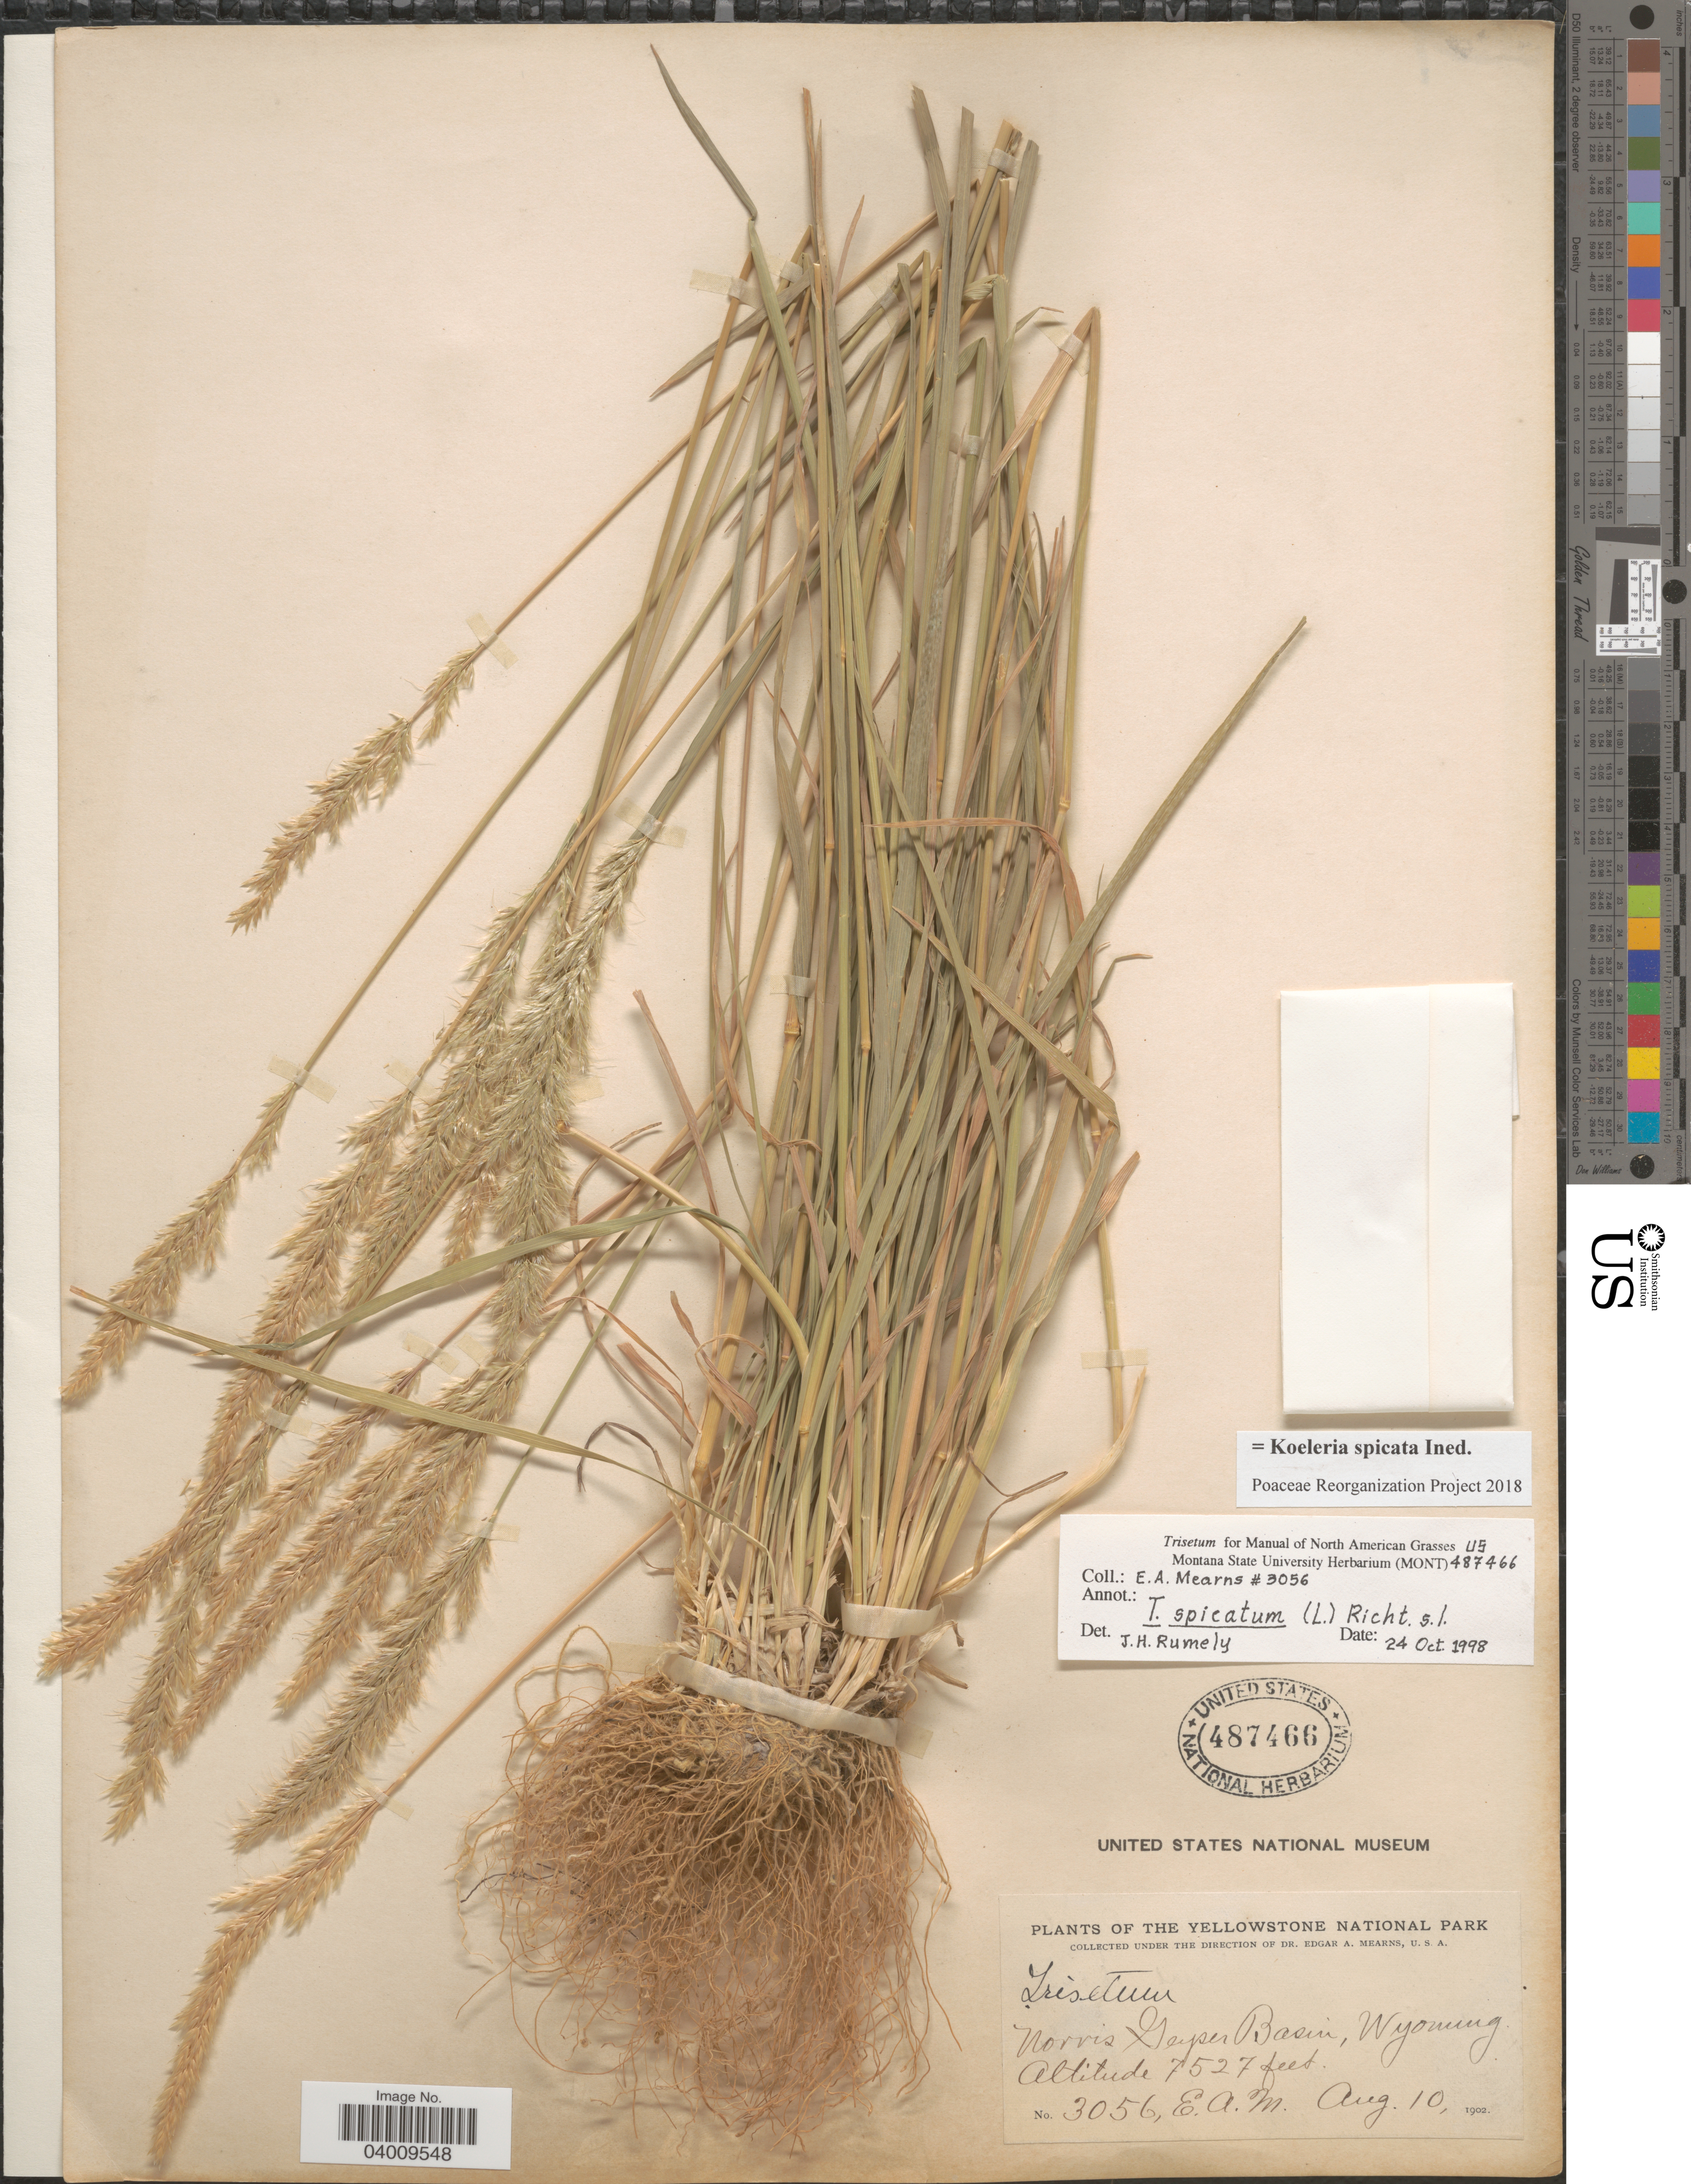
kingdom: Plantae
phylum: Tracheophyta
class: Liliopsida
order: Poales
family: Poaceae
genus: Koeleria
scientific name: Koeleria spicata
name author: (L.) Barberá et al.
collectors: E. A. Mearns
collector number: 3056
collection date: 1902-08-10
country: United States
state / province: Wyoming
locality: Yellowstone National Park. Norris Gayser Basin.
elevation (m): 2294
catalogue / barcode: US 487466